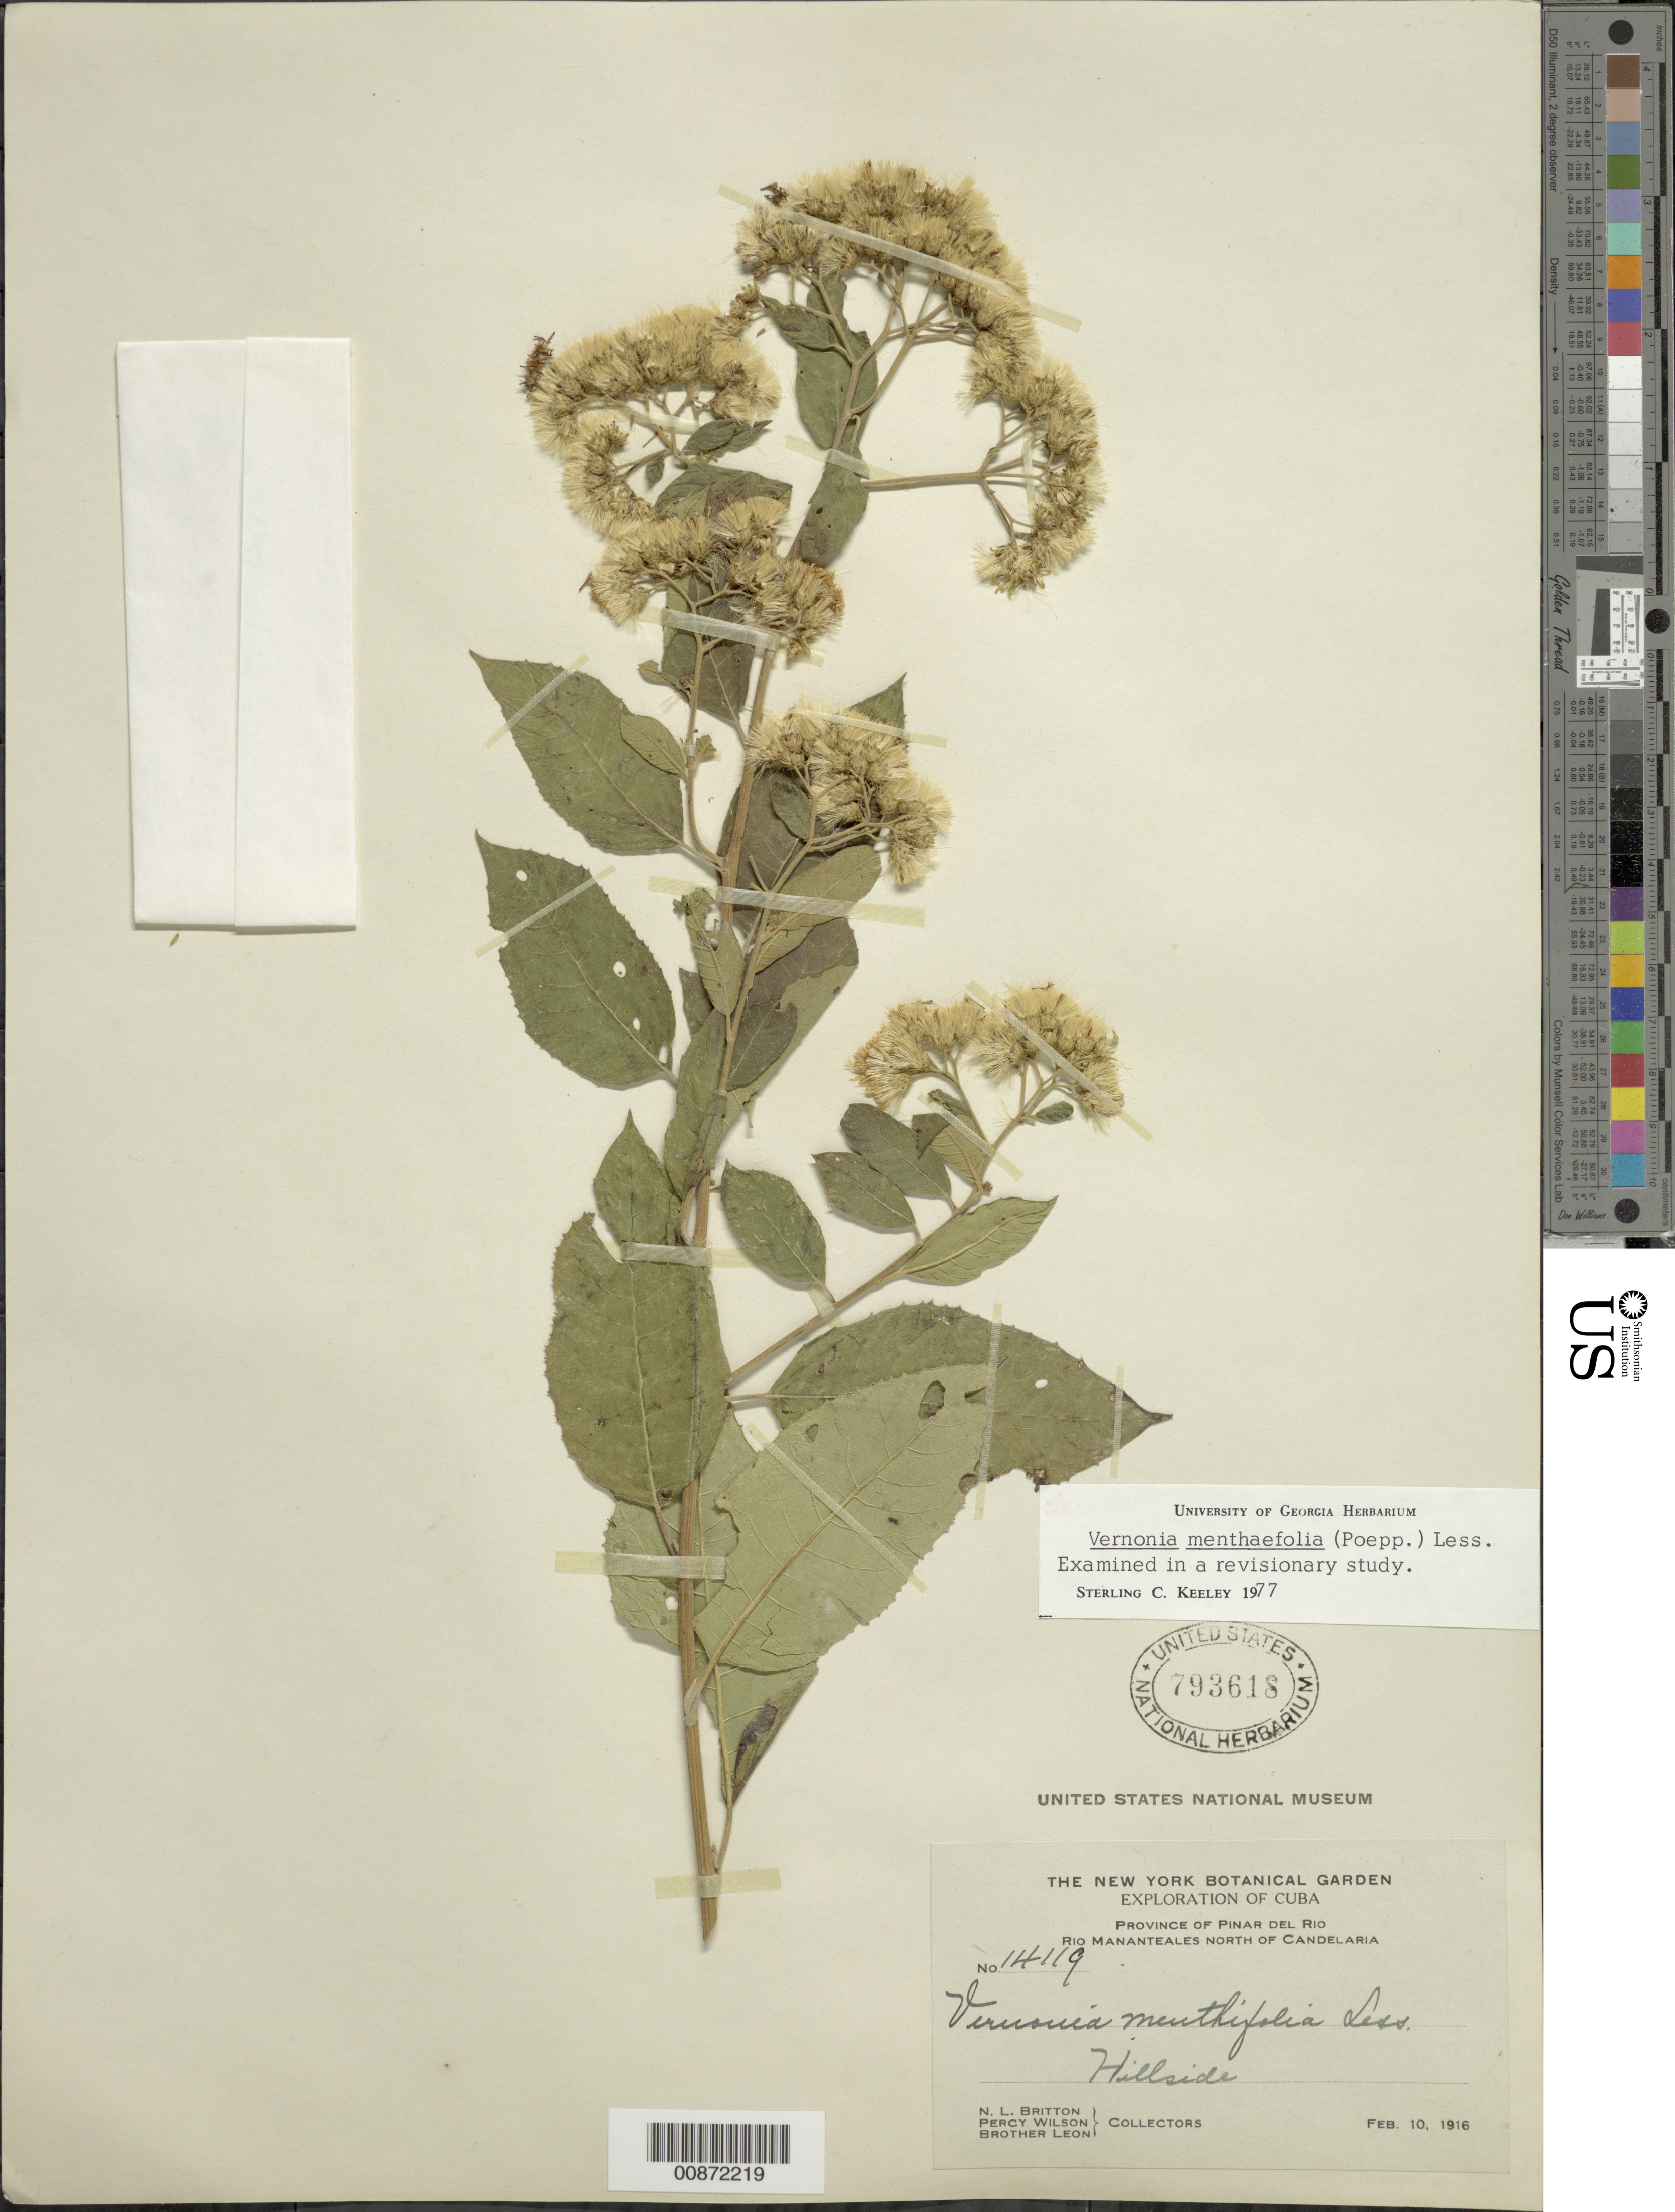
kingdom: Plantae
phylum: Tracheophyta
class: Magnoliopsida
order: Asterales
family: Asteraceae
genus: Vernonanthura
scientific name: Vernonanthura menthifolia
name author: (Poepp. ex Spreng.) H. Rob.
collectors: N. Britton, P. Wilson & Bro. León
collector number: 14119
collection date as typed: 10 Feb 1916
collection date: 1916-02-10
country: Cuba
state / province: Pinar del Río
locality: Río Mananteales, north of Candelaria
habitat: Hillside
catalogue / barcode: US 793618